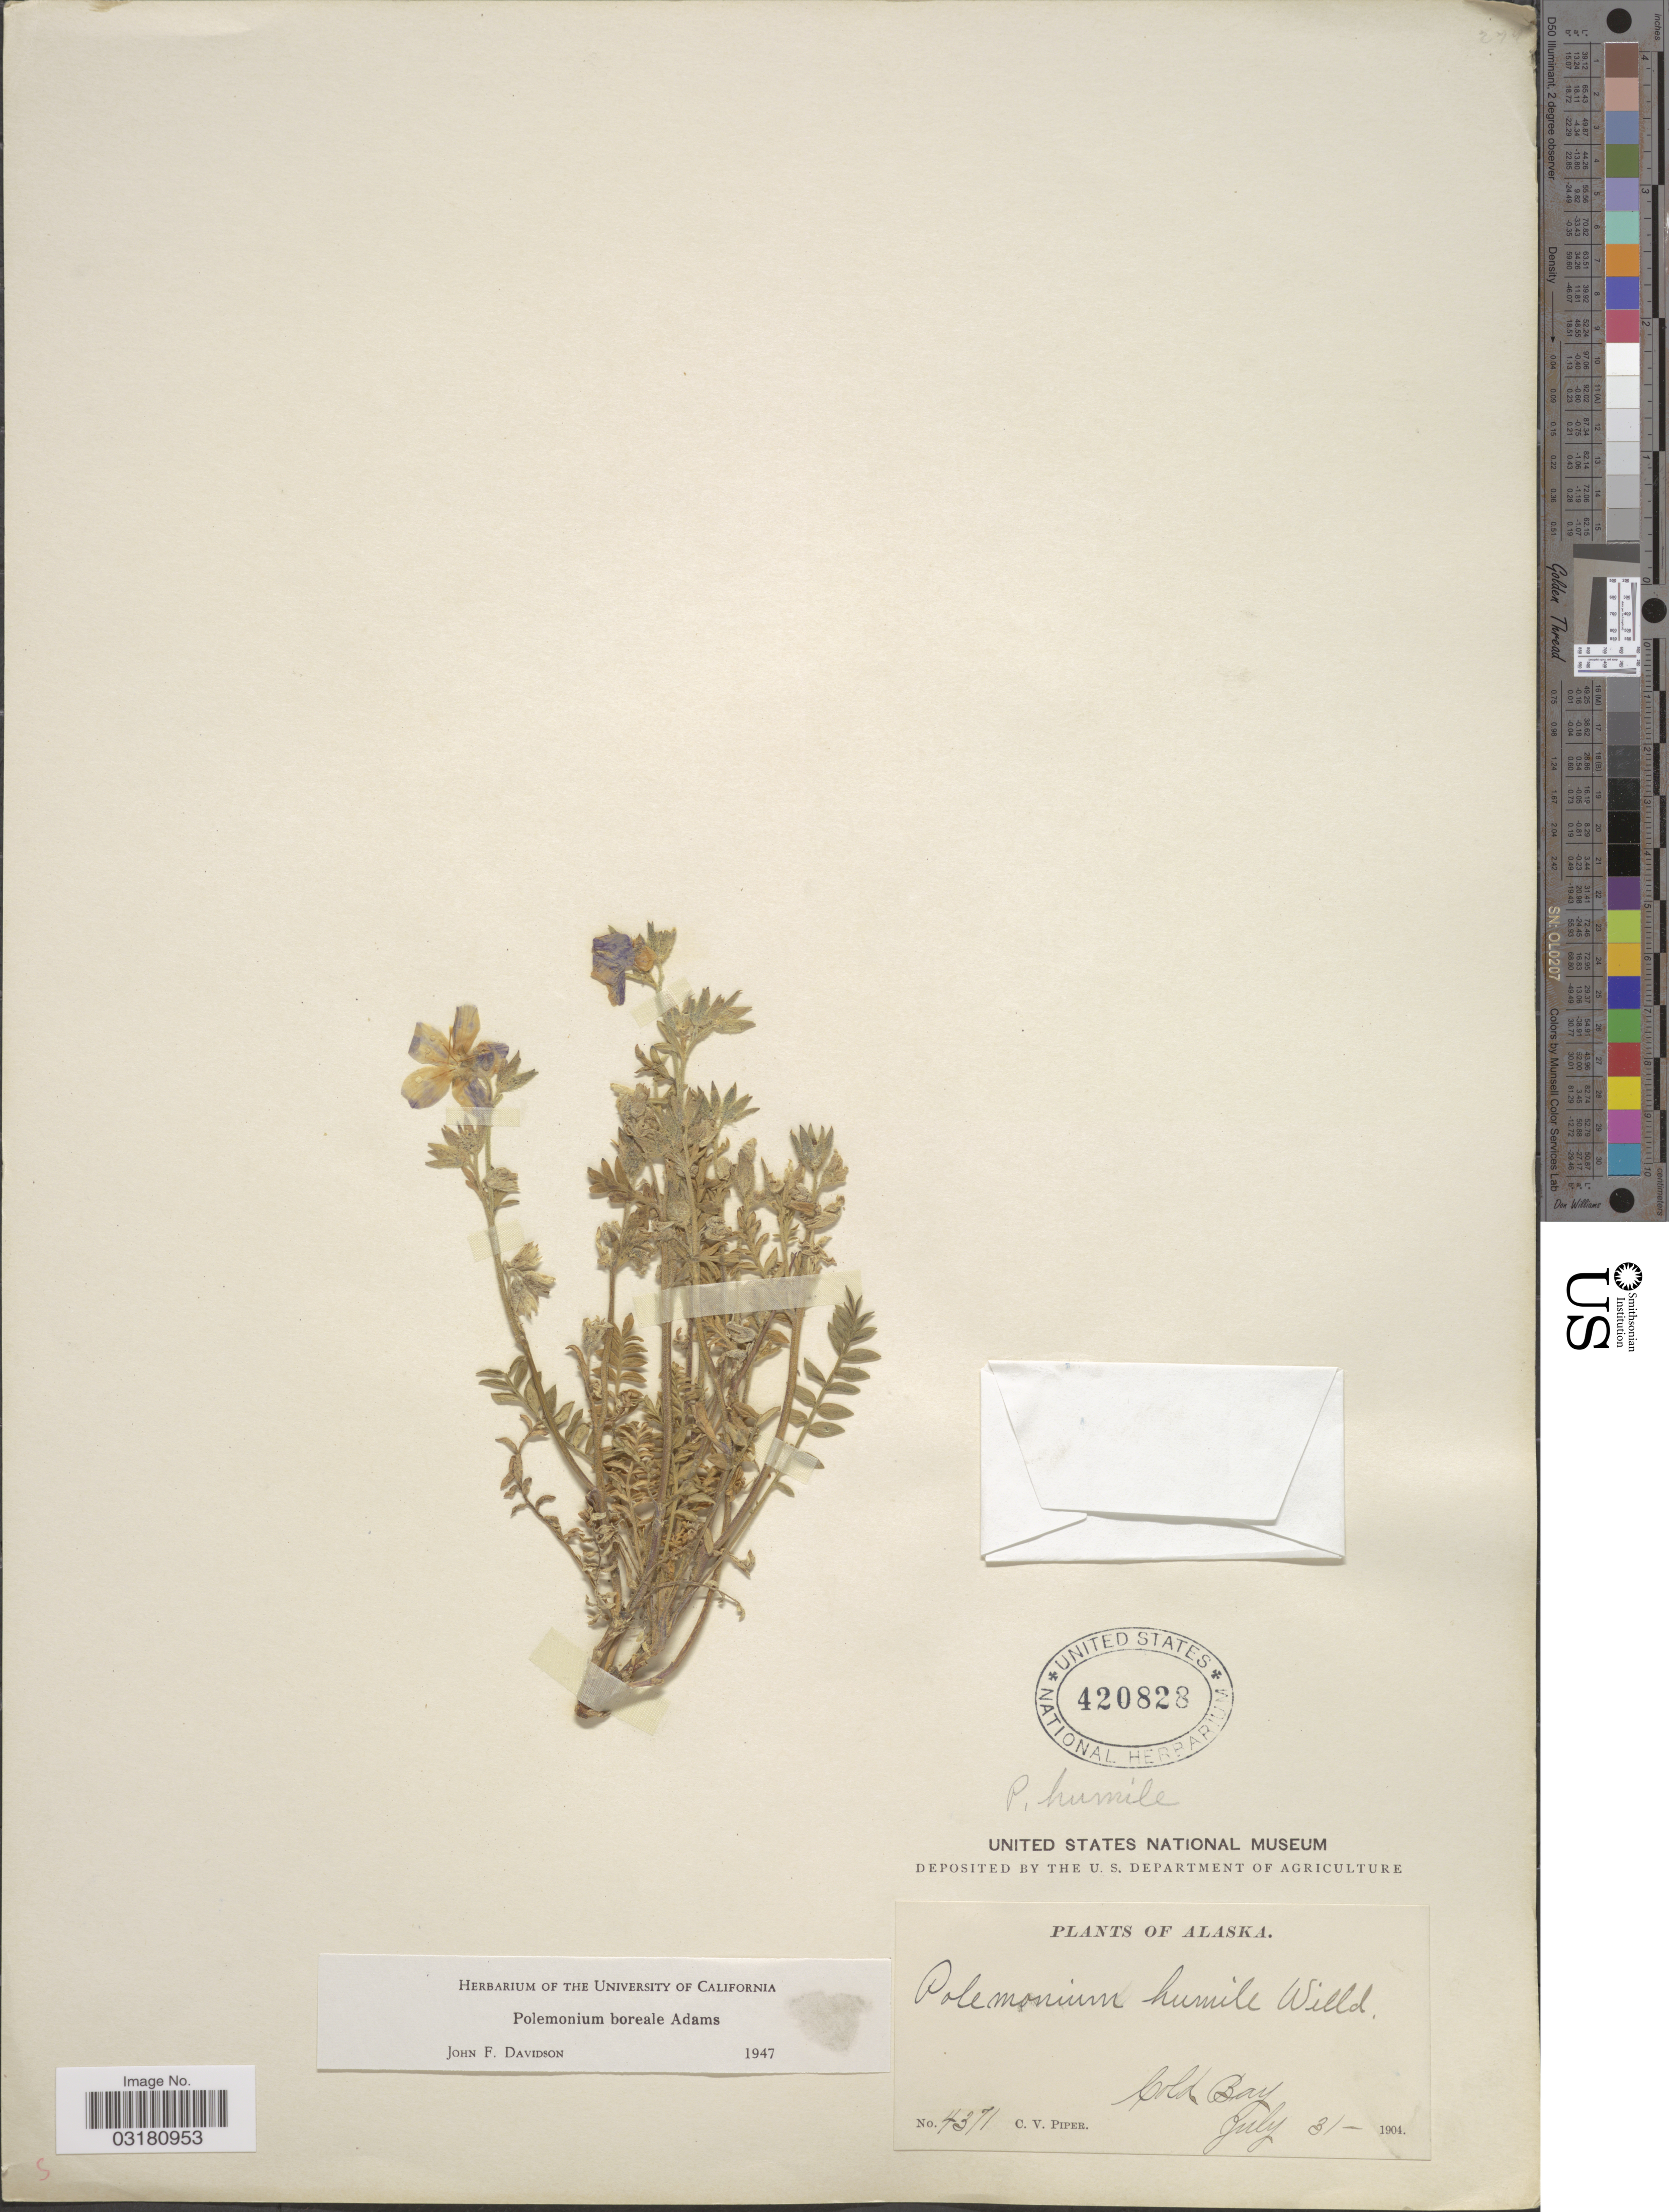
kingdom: Plantae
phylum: Tracheophyta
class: Magnoliopsida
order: Ericales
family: Polemoniaceae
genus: Polemonium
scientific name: Polemonium boreale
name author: Adams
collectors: C. V. Piper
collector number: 4371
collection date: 1904-07-31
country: United States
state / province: Alaska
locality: Cold Bay.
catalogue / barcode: US 420828